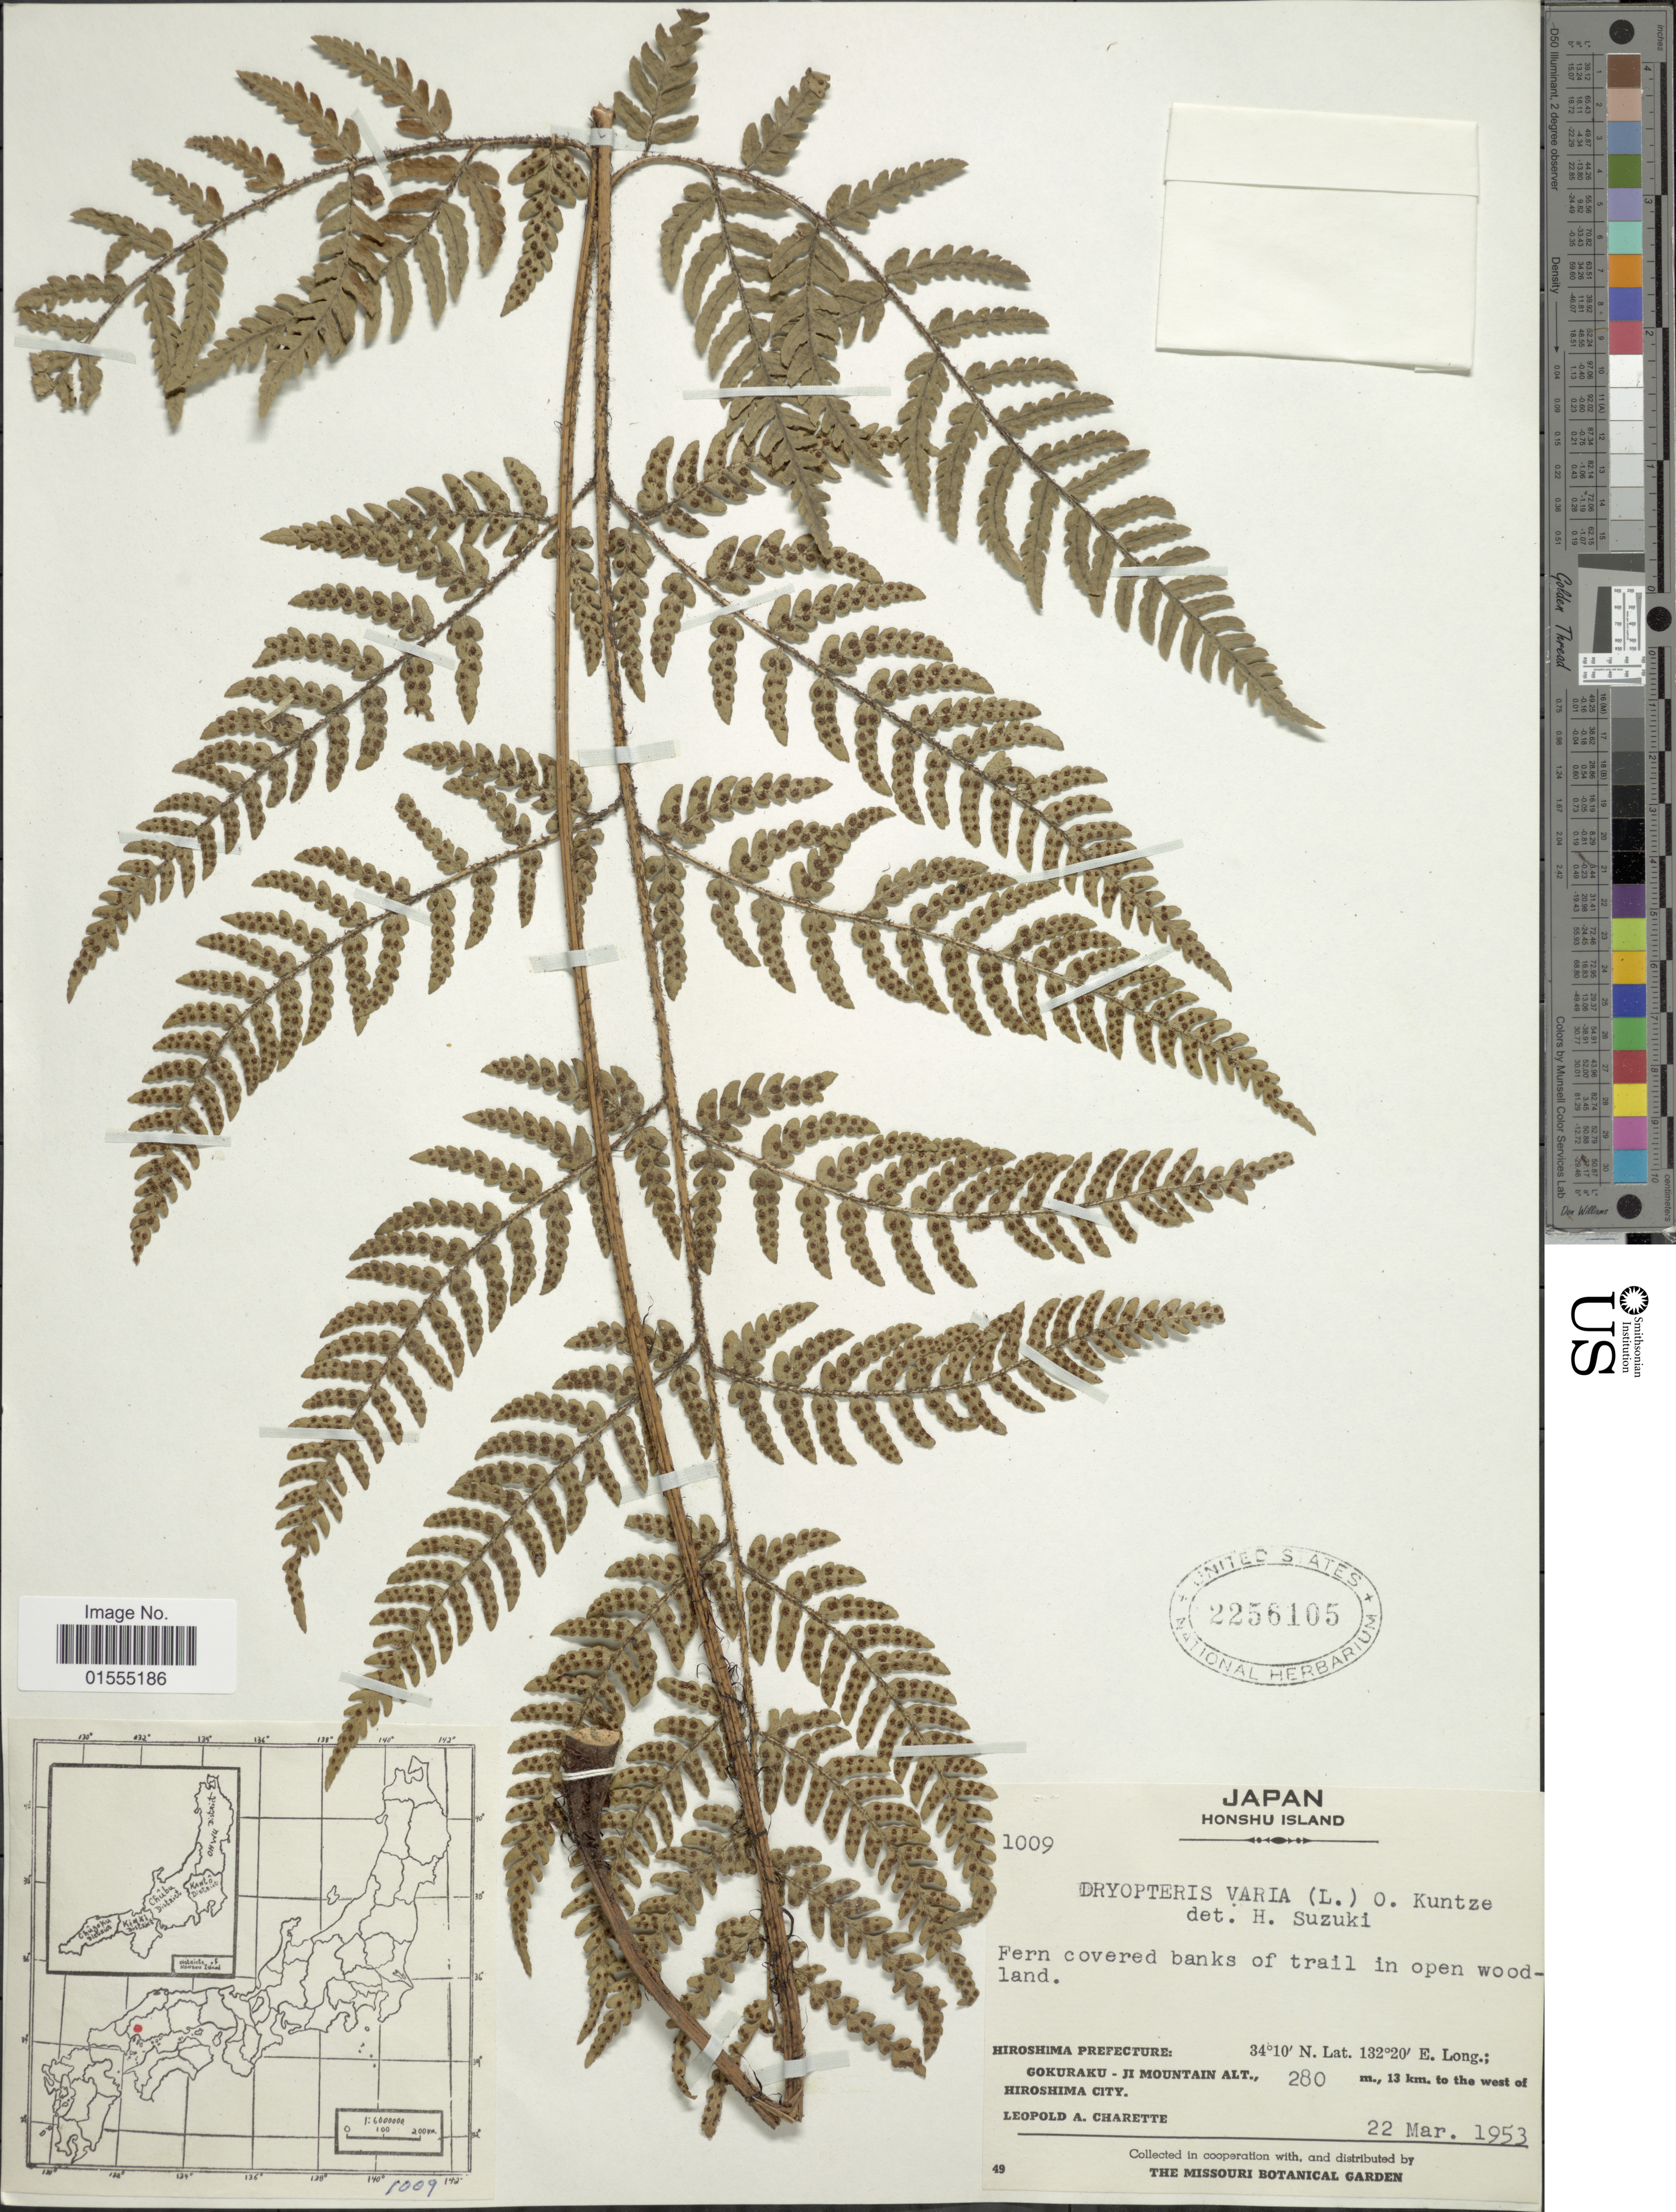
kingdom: Plantae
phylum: Tracheophyta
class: Polypodiopsida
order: Polypodiales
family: Dryopteridaceae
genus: Dryopteris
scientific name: Dryopteris varia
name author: (L.) Kuntze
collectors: L. A. Charette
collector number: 1009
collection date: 1953-03-22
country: Japan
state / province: Hirosima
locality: Honshu Island, Hiroshima Prefecture, Gokuraku - Ji Mountain, 13 km. to the west of Hiroshima City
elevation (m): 280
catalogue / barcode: US 2256105